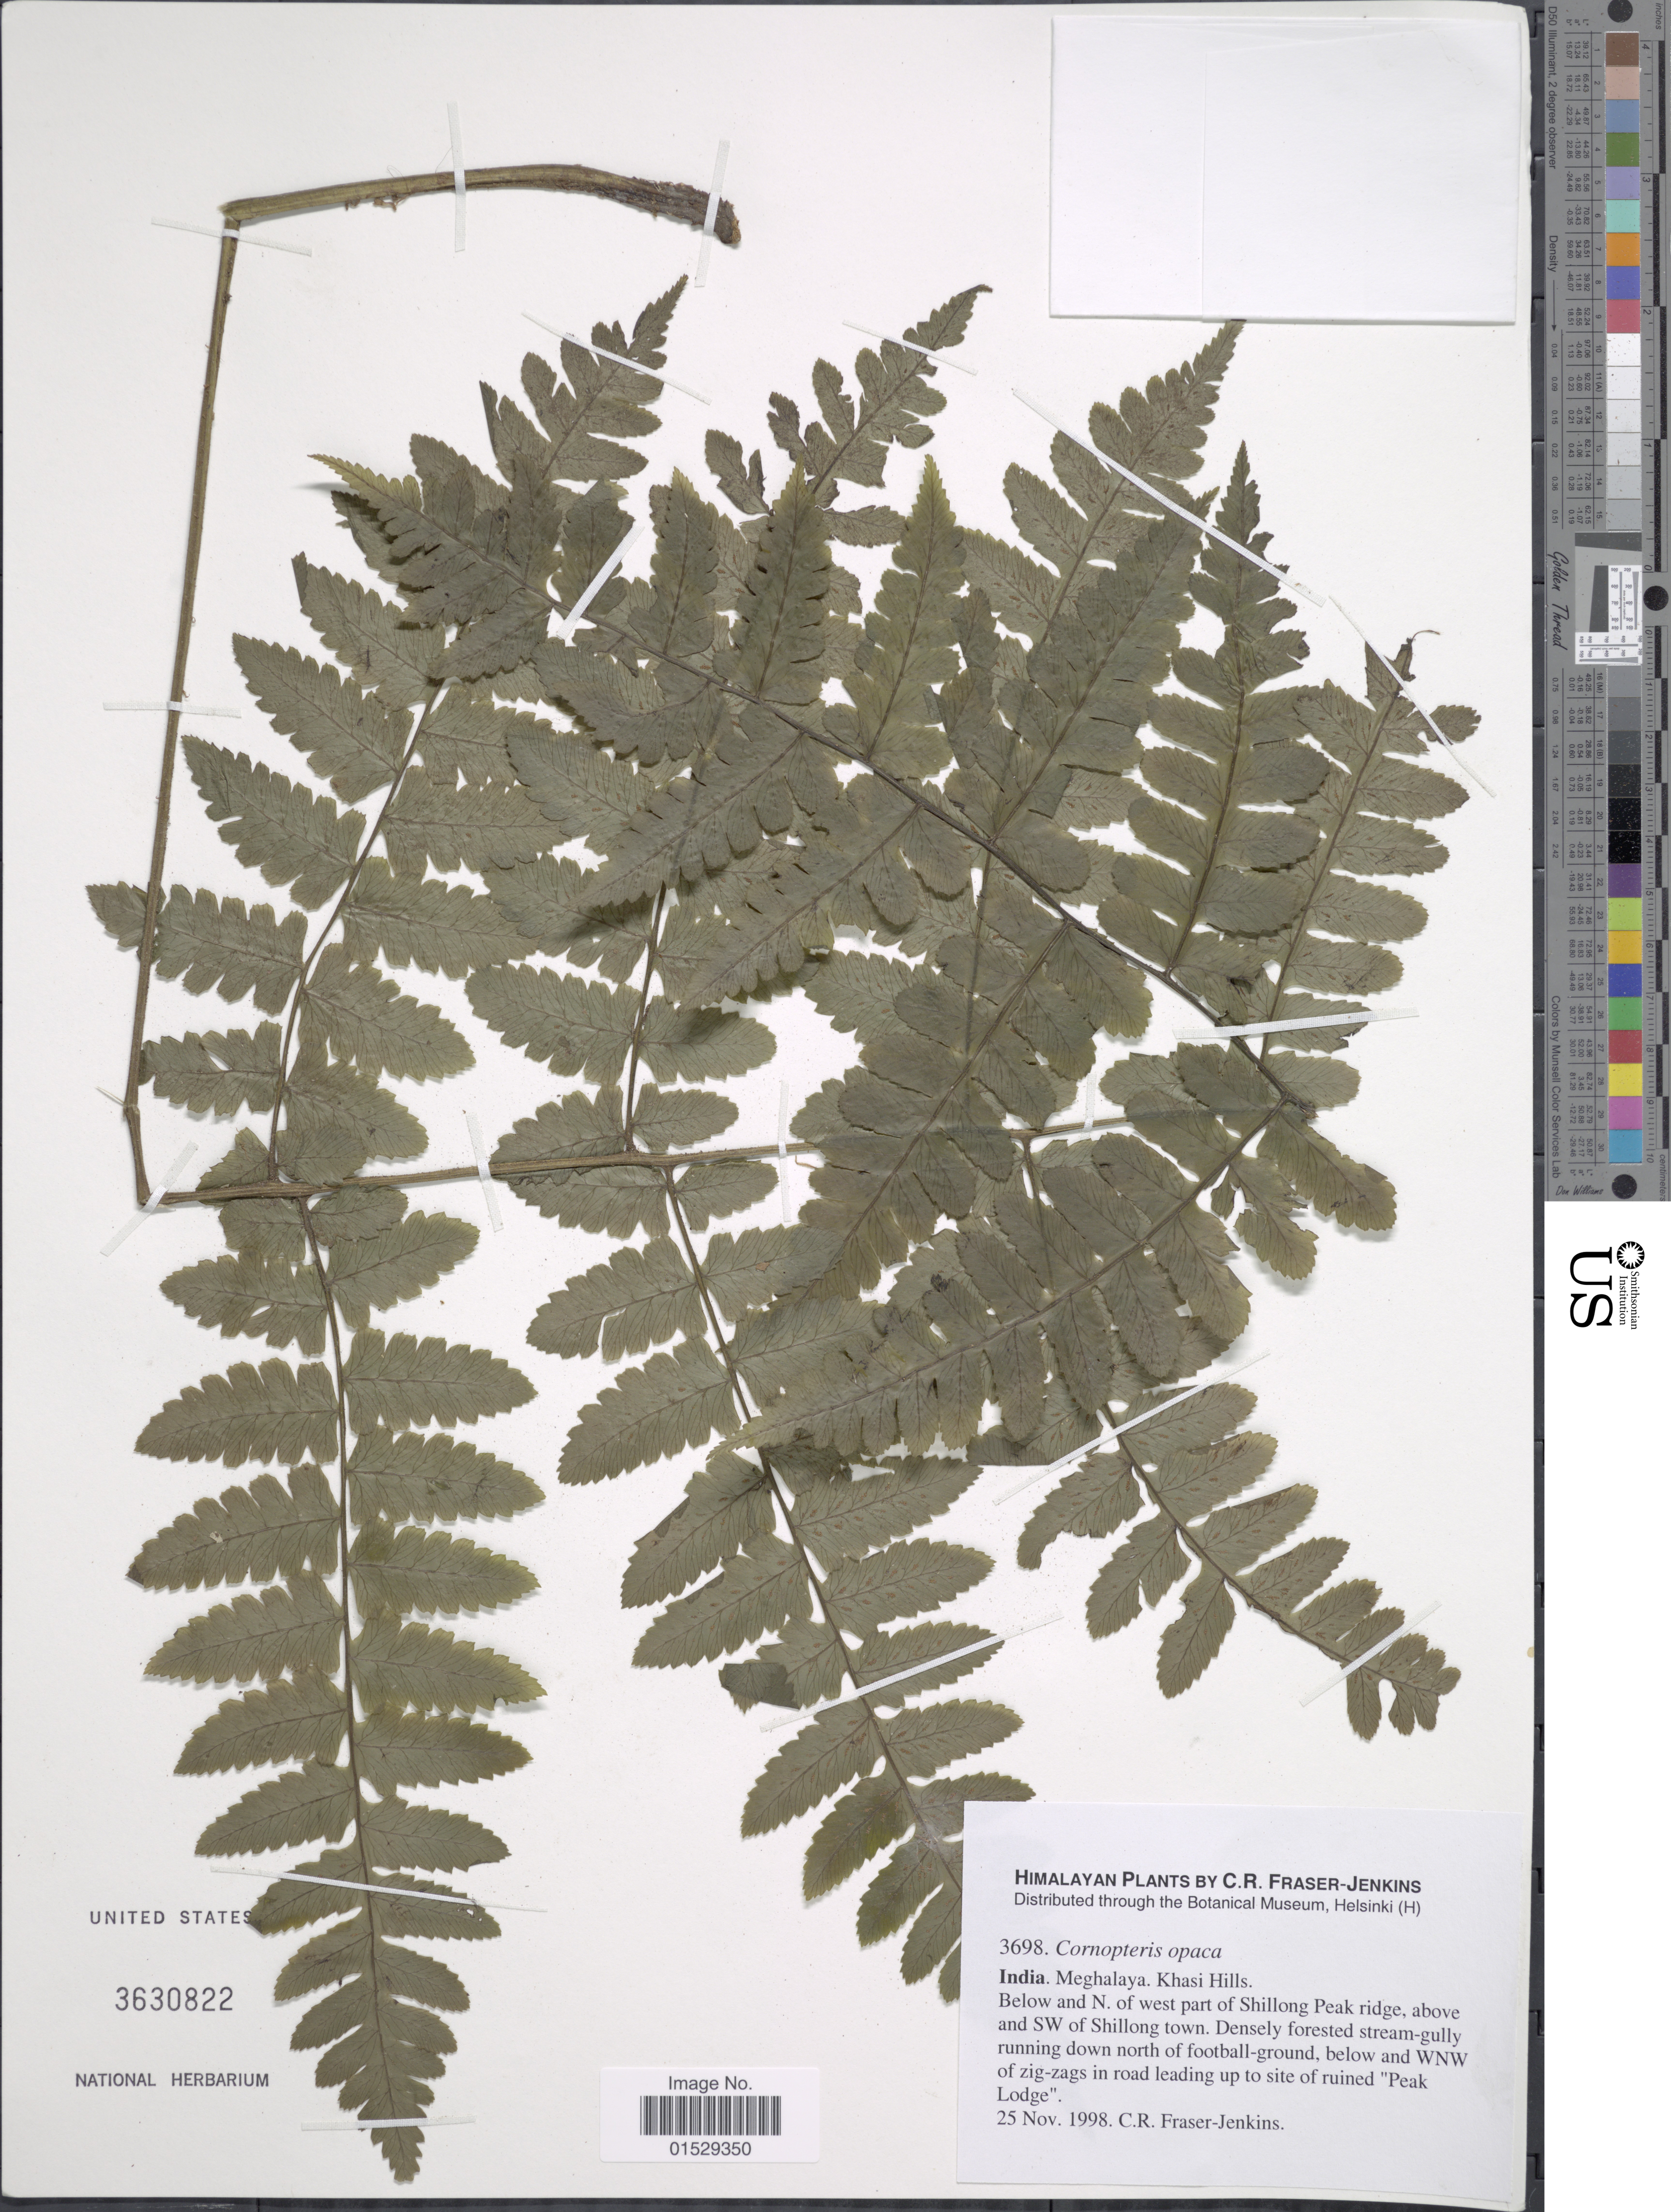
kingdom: Plantae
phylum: Tracheophyta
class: Polypodiopsida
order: Polypodiales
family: Athyriaceae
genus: Cornopteris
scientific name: Cornopteris opaca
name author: (D. Don) Tagawa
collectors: C. R. Fraser-Jenkins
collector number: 3698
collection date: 1998-11-25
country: India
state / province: Meghalaya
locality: Himalaya, India, Meghalaya, Khasi Hills, below and N. of west part of Shillong Peak ridgr, above and SW of Shillong town, below and WNW of zig-zags in road leading up to site of ruined Peak Lodge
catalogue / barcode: US 3630822